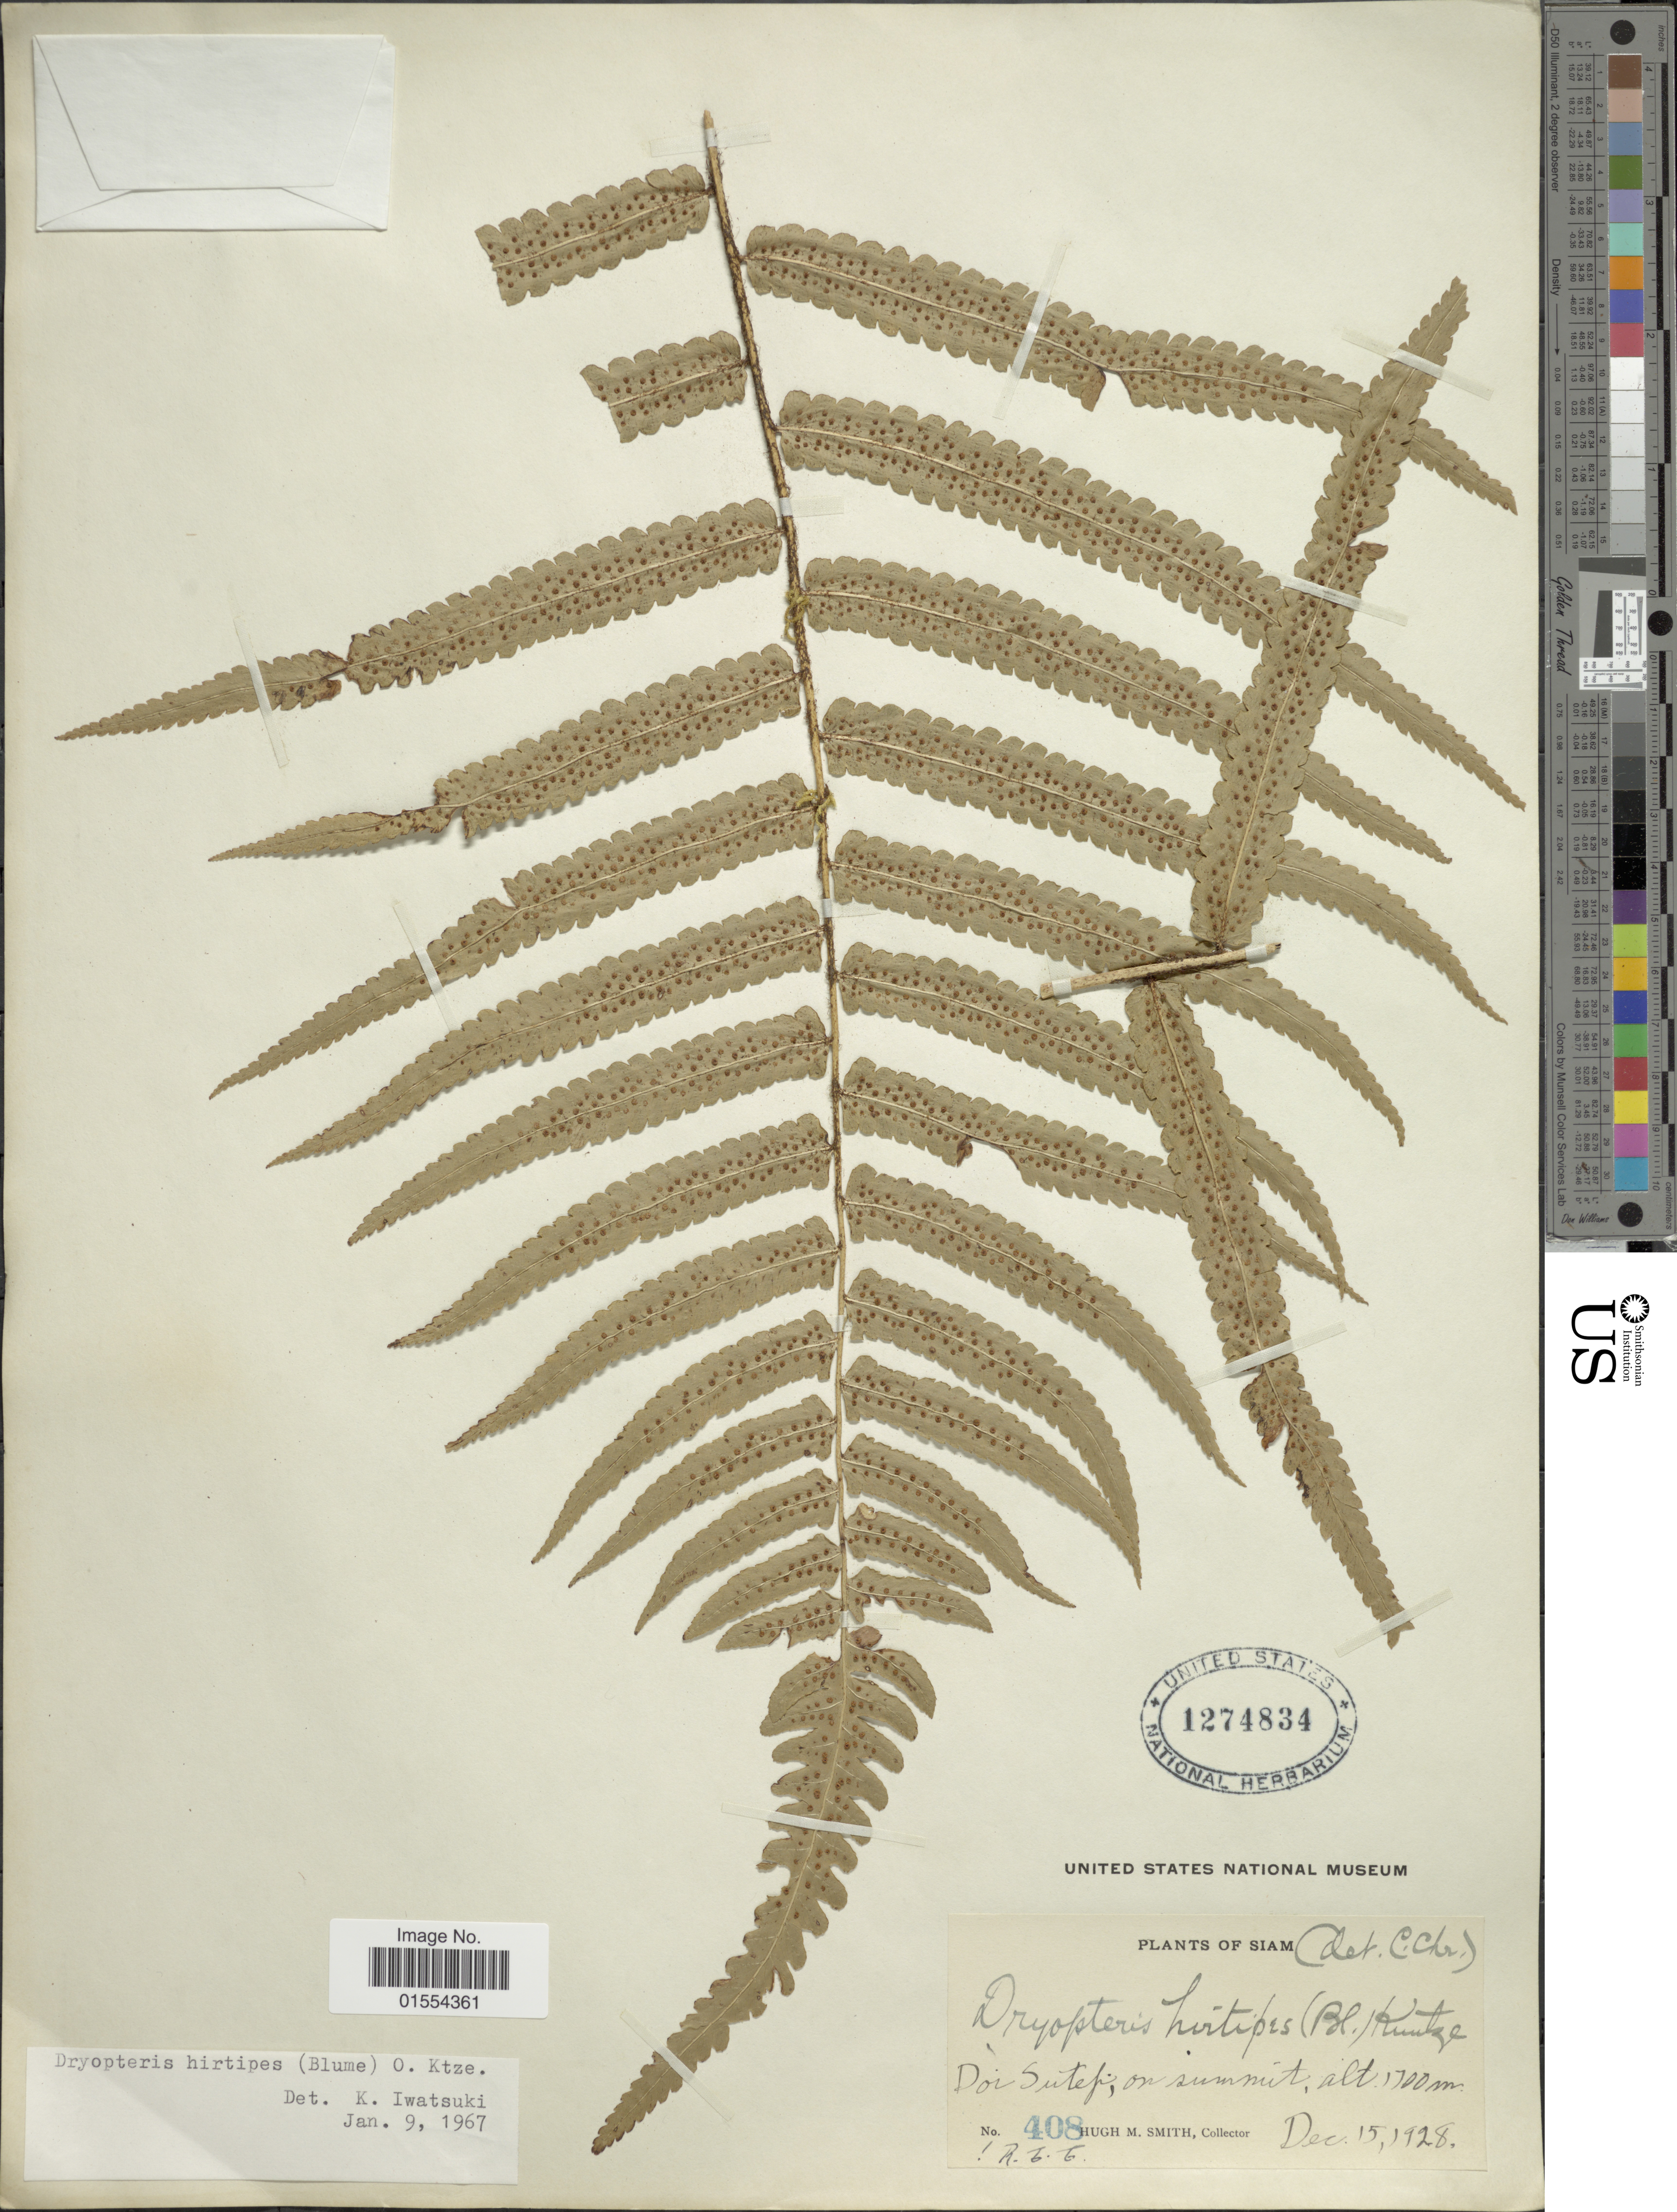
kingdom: Plantae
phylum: Tracheophyta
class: Polypodiopsida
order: Polypodiales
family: Dryopteridaceae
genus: Dryopteris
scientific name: Dryopteris hirtipes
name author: (Blume) Kuntze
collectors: H. M. Smith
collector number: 408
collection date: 1928-12-15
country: Thailand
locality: Siam, Doi Sutep at summit.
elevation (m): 1700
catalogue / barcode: US 1274834